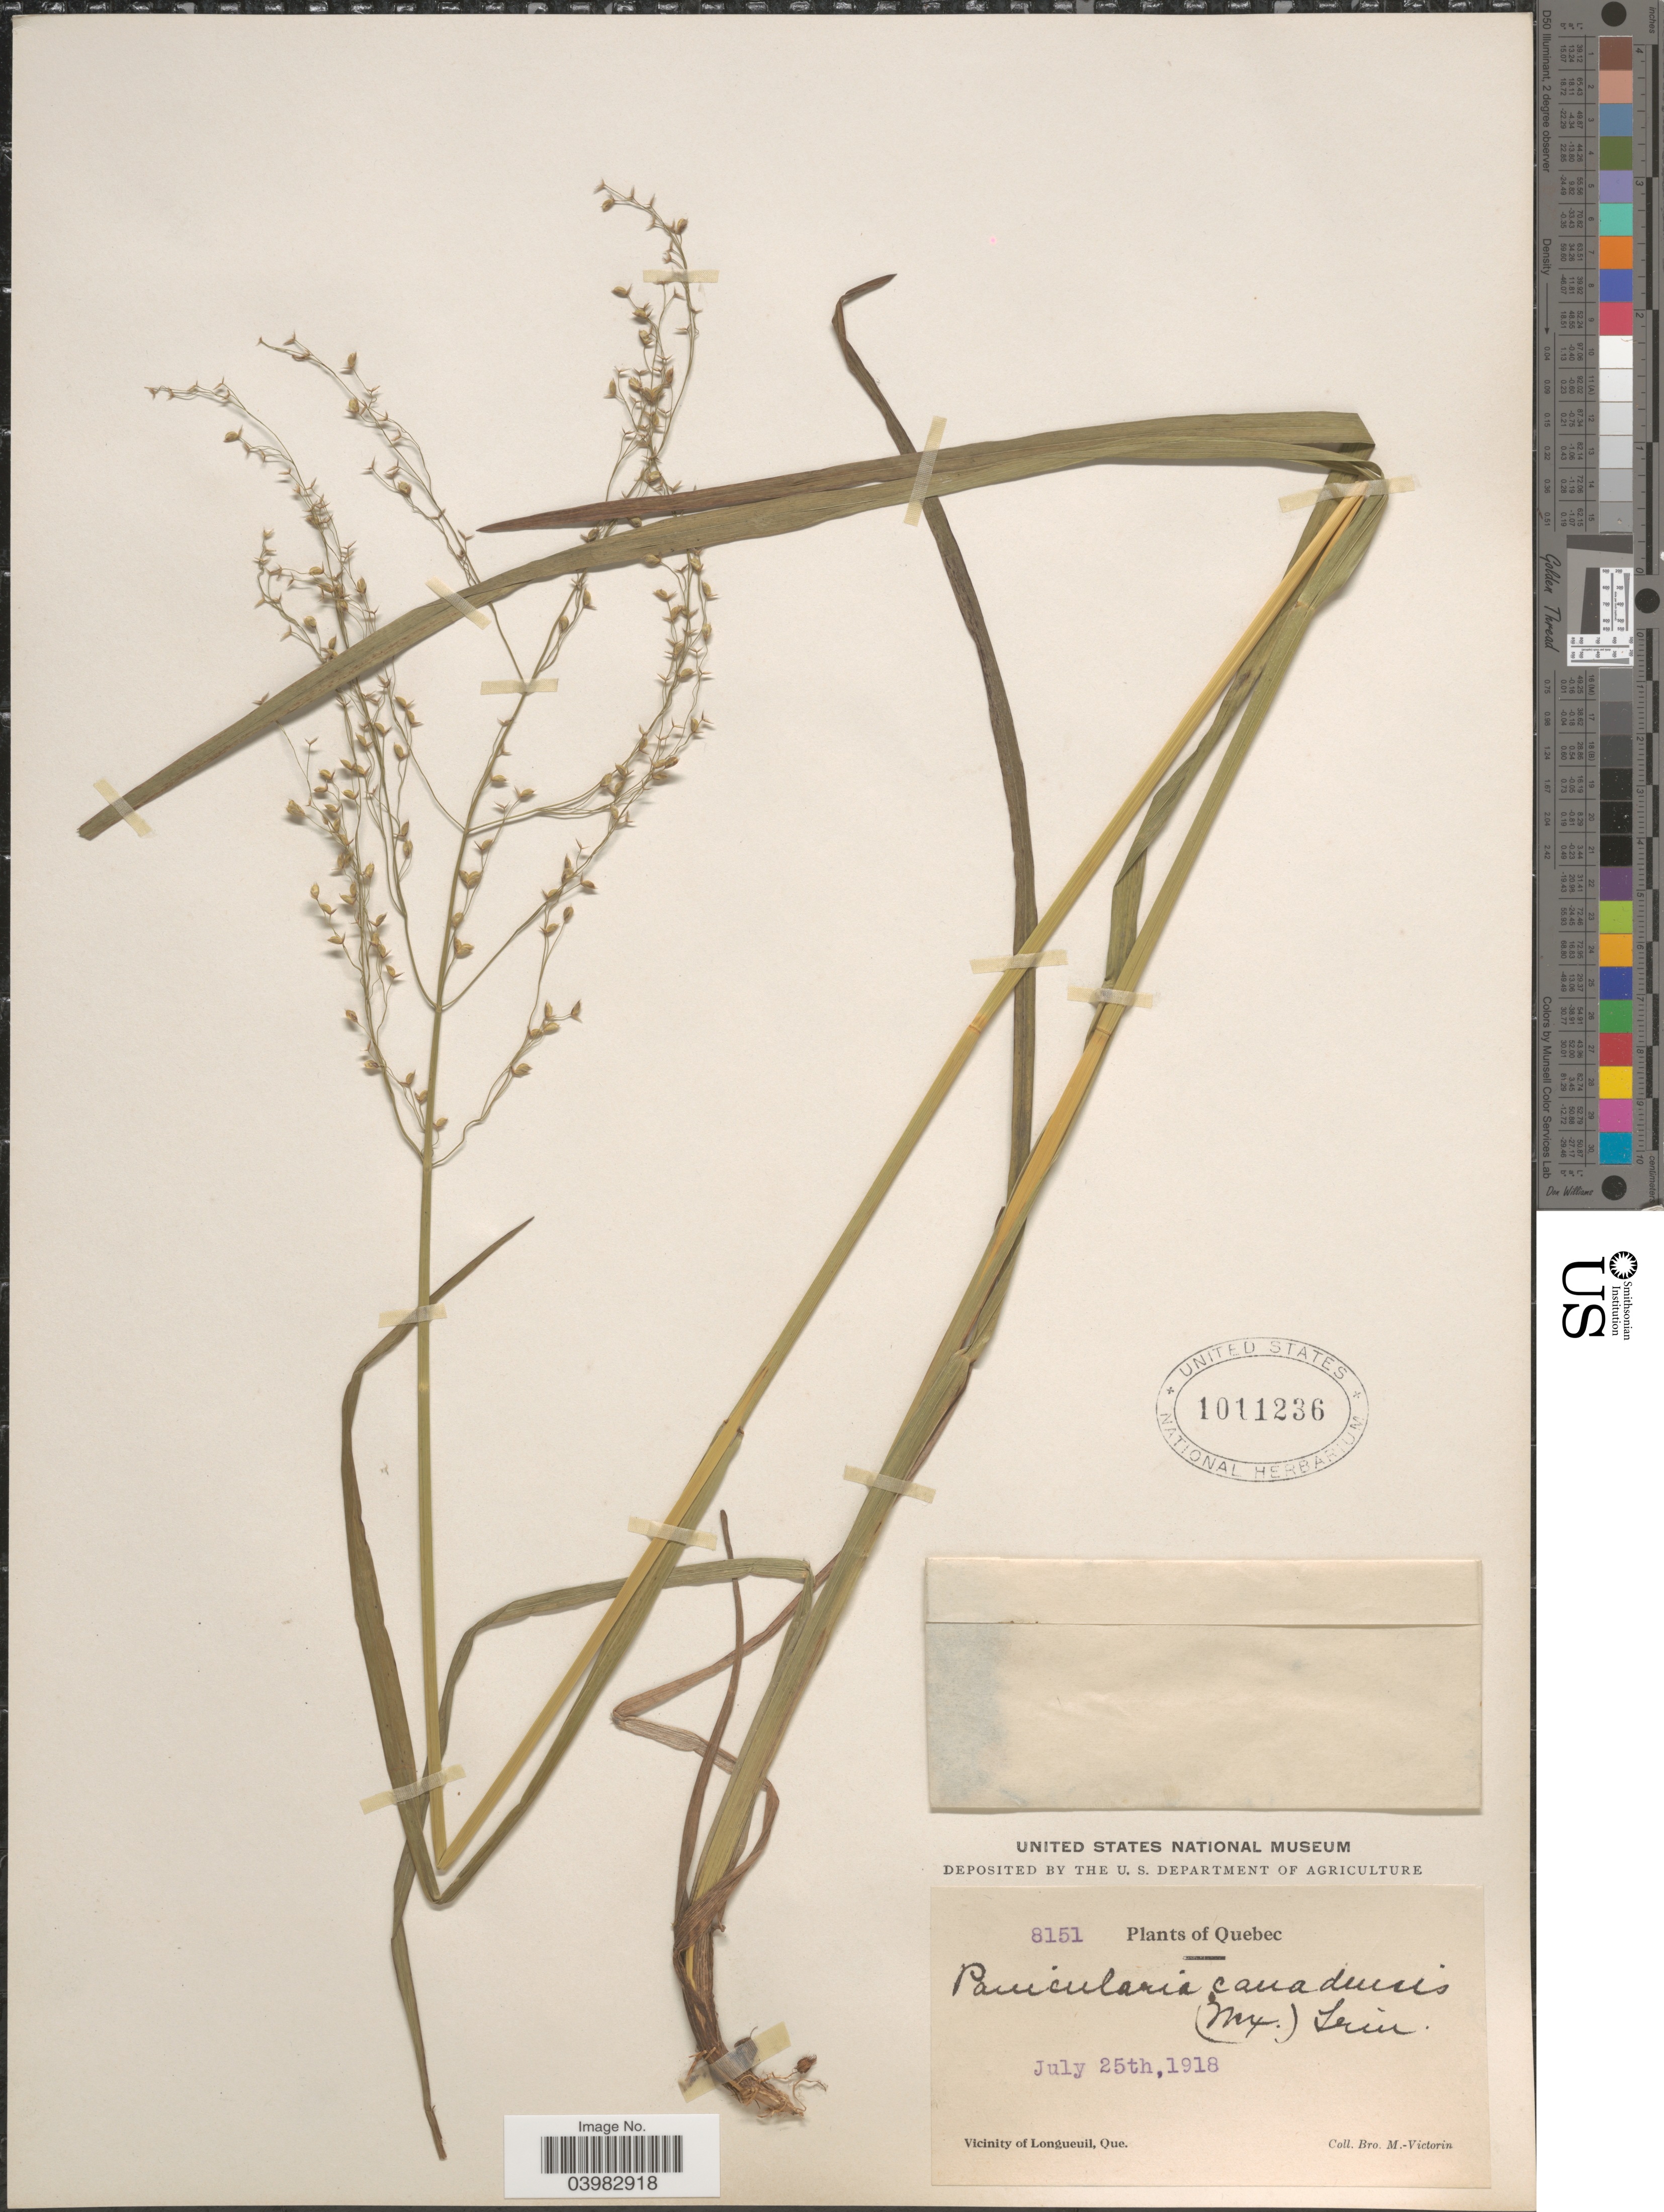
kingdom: Plantae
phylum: Tracheophyta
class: Liliopsida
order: Poales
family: Poaceae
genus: Glyceria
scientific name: Glyceria canadensis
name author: (Michx.) Trin.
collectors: Fr. Marie-Victorin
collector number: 8151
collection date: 1918-07-25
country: Canada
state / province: Quebec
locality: Vicinity of Longueuil.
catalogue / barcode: US 1011236